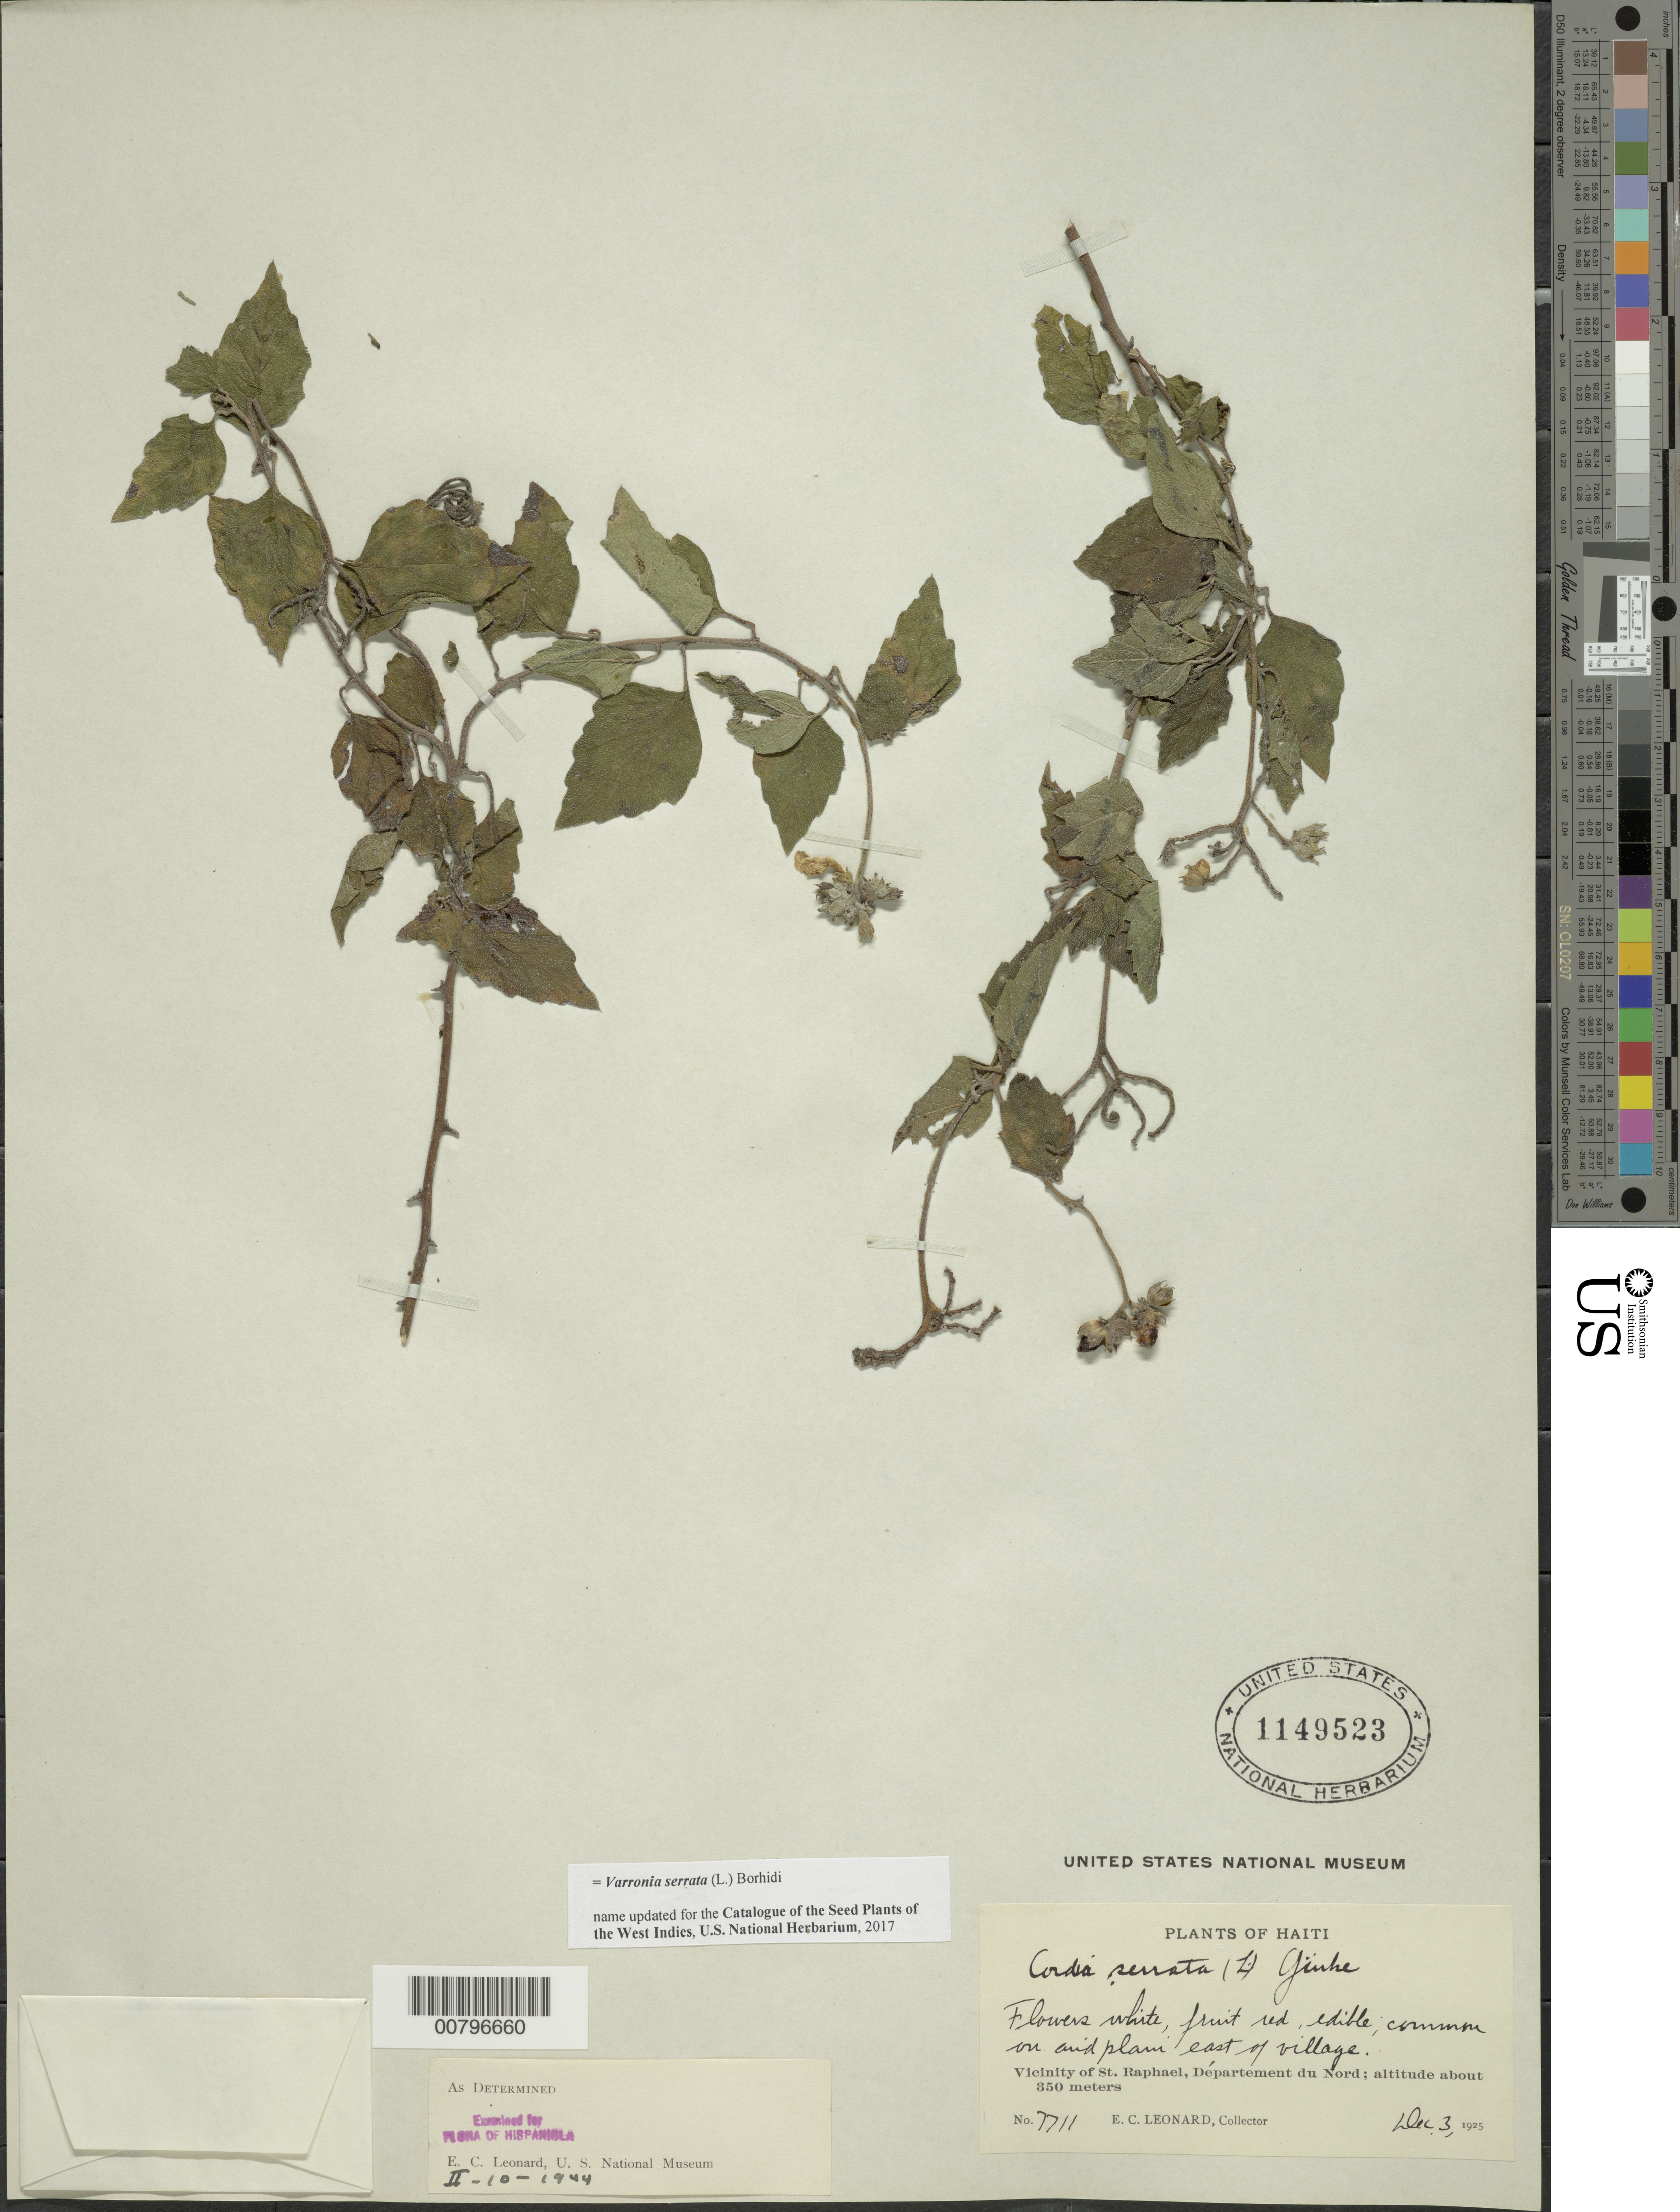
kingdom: Plantae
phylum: Tracheophyta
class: Magnoliopsida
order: Boraginales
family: Cordiaceae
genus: Varronia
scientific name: Varronia serrata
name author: (L.) Borhidi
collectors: E. C. Leonard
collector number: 7711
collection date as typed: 03 Dec 1925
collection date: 1925-12-03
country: Haiti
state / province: Nord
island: Hispaniola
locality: Vicinity of St. Raphael, est of village.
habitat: On arid plain.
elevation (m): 350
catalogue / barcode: US 1149523